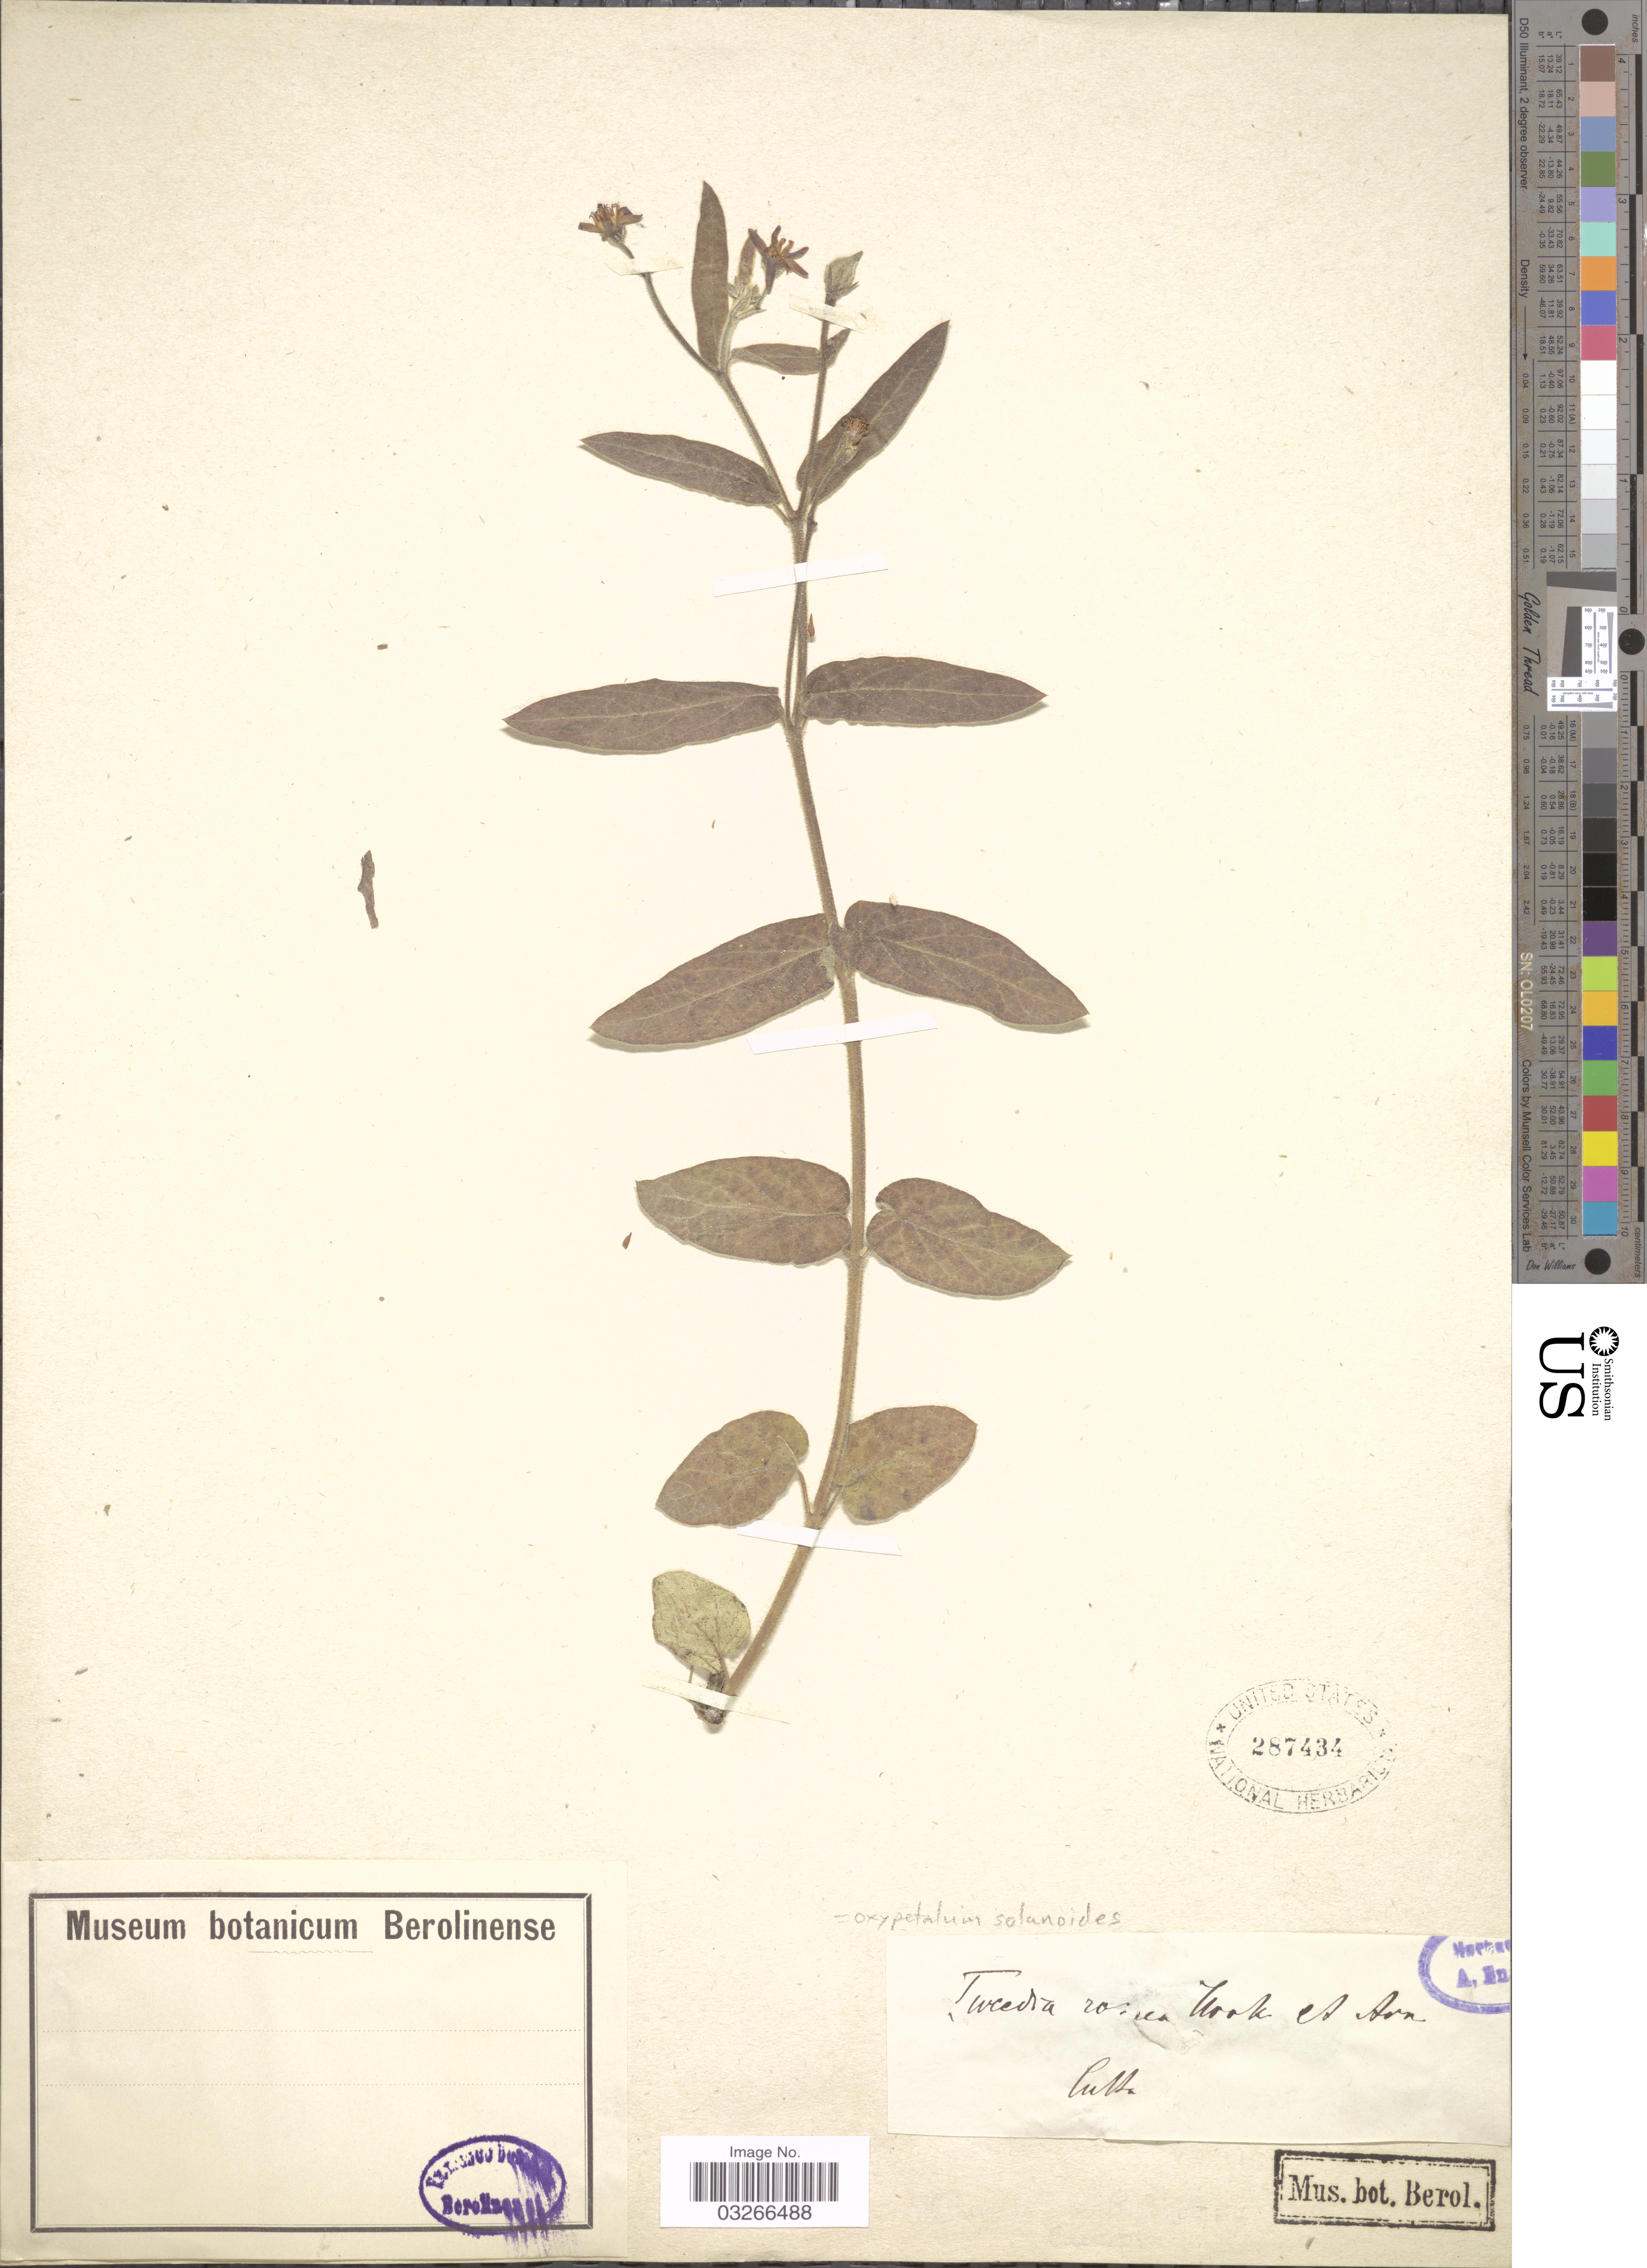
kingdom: Plantae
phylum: Tracheophyta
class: Magnoliopsida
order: Gentianales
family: Apocynaceae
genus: Oxypetalum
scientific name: Oxypetalum solanoides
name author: Hook. & Arn.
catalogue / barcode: US 287434